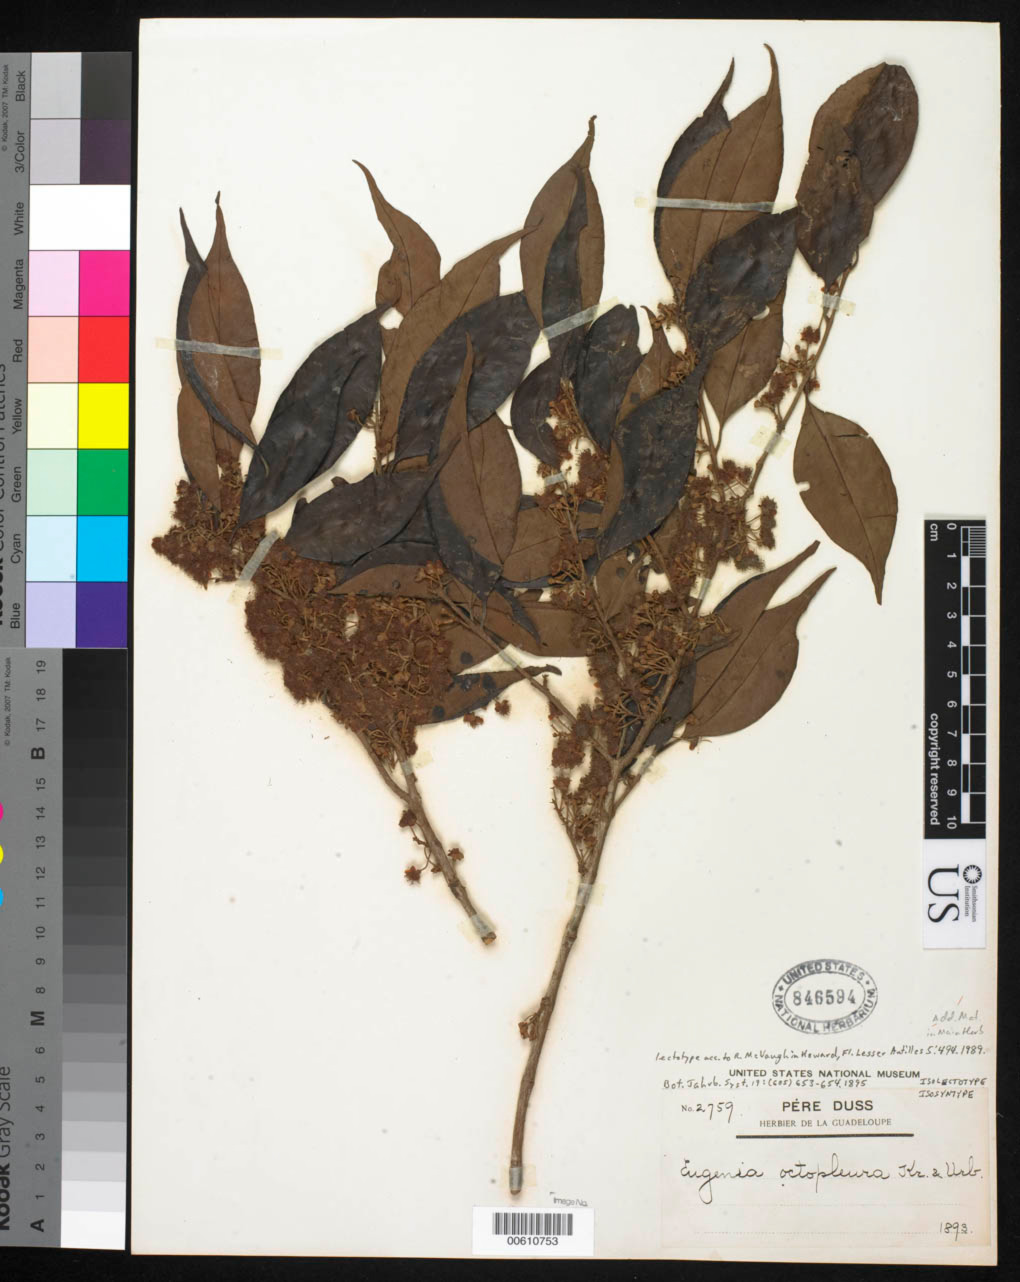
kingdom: Plantae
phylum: Tracheophyta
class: Magnoliopsida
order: Myrtales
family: Myrtaceae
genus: Eugenia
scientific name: Eugenia octopleura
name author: Krug & Urb.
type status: Isolectotype; Isosyntype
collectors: Père Duss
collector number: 2759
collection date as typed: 1893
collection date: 1893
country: Guadeloupe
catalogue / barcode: US 846594